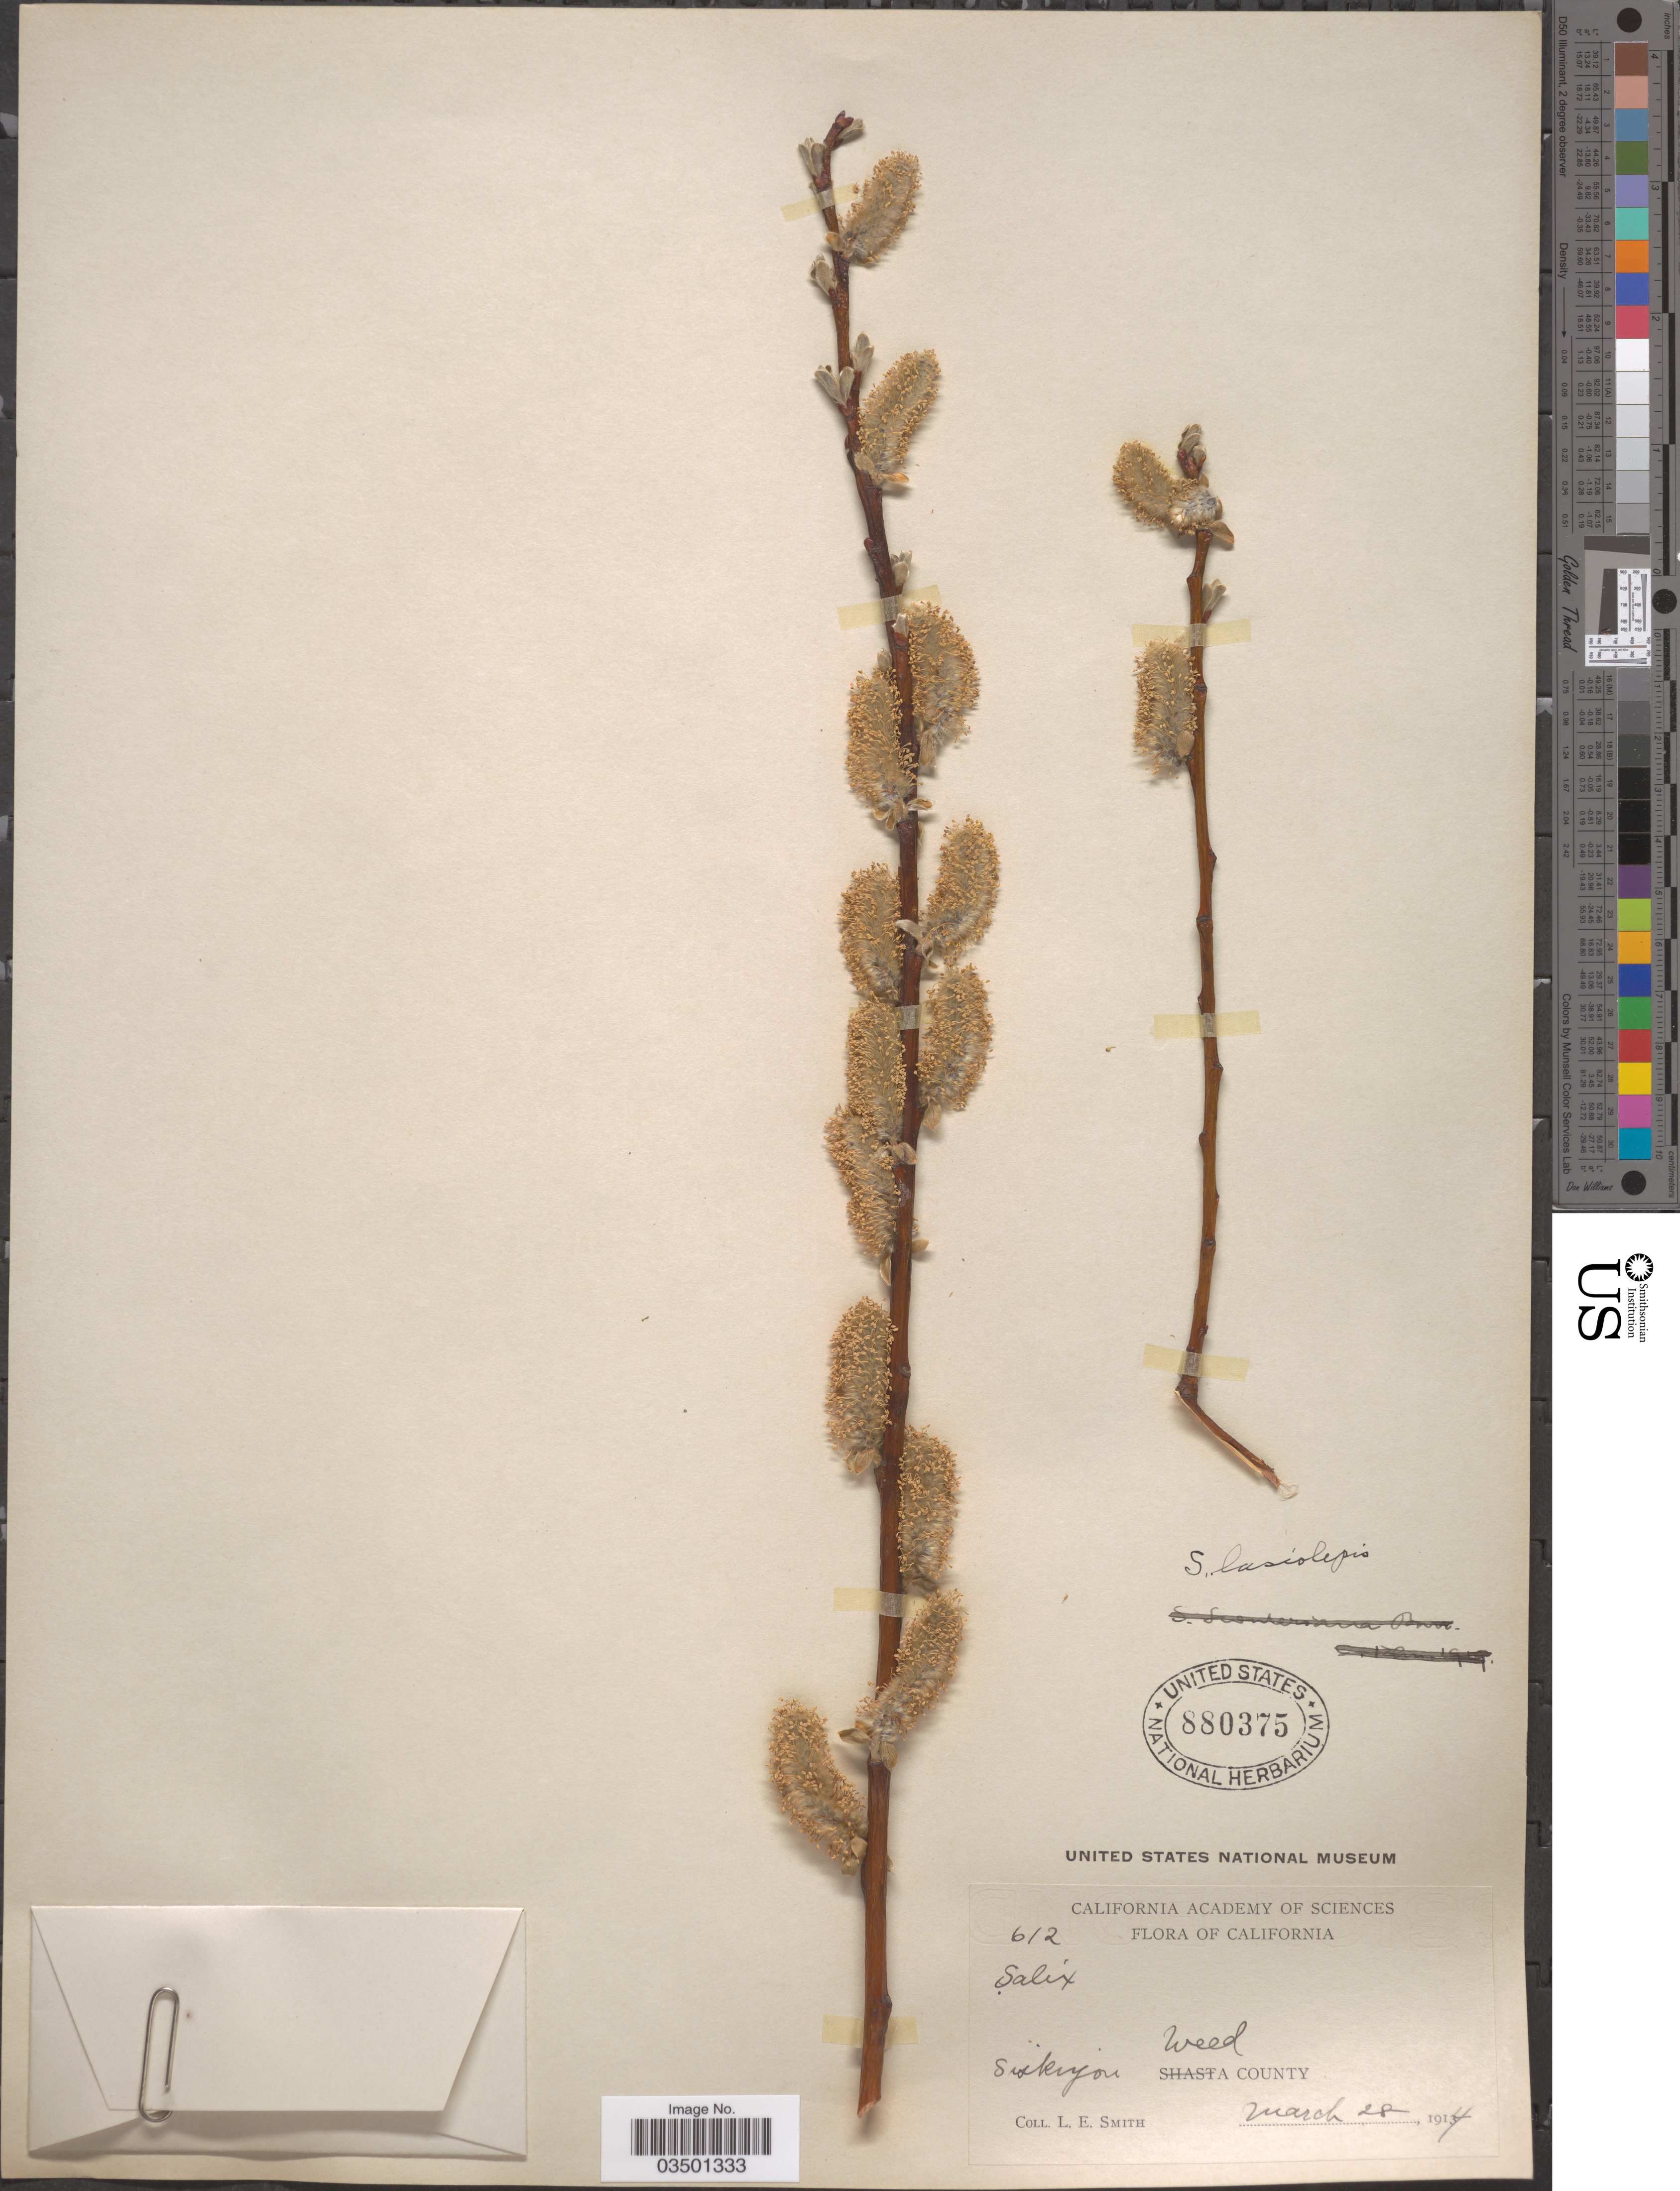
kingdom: Plantae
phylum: Tracheophyta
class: Magnoliopsida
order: Malpighiales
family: Salicaceae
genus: Salix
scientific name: Salix lasiolepis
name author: Benth.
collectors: L. E. Smith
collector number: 612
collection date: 1914-03-28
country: United States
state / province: California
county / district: Siskiyou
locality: Siskiyou County.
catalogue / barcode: US 880375